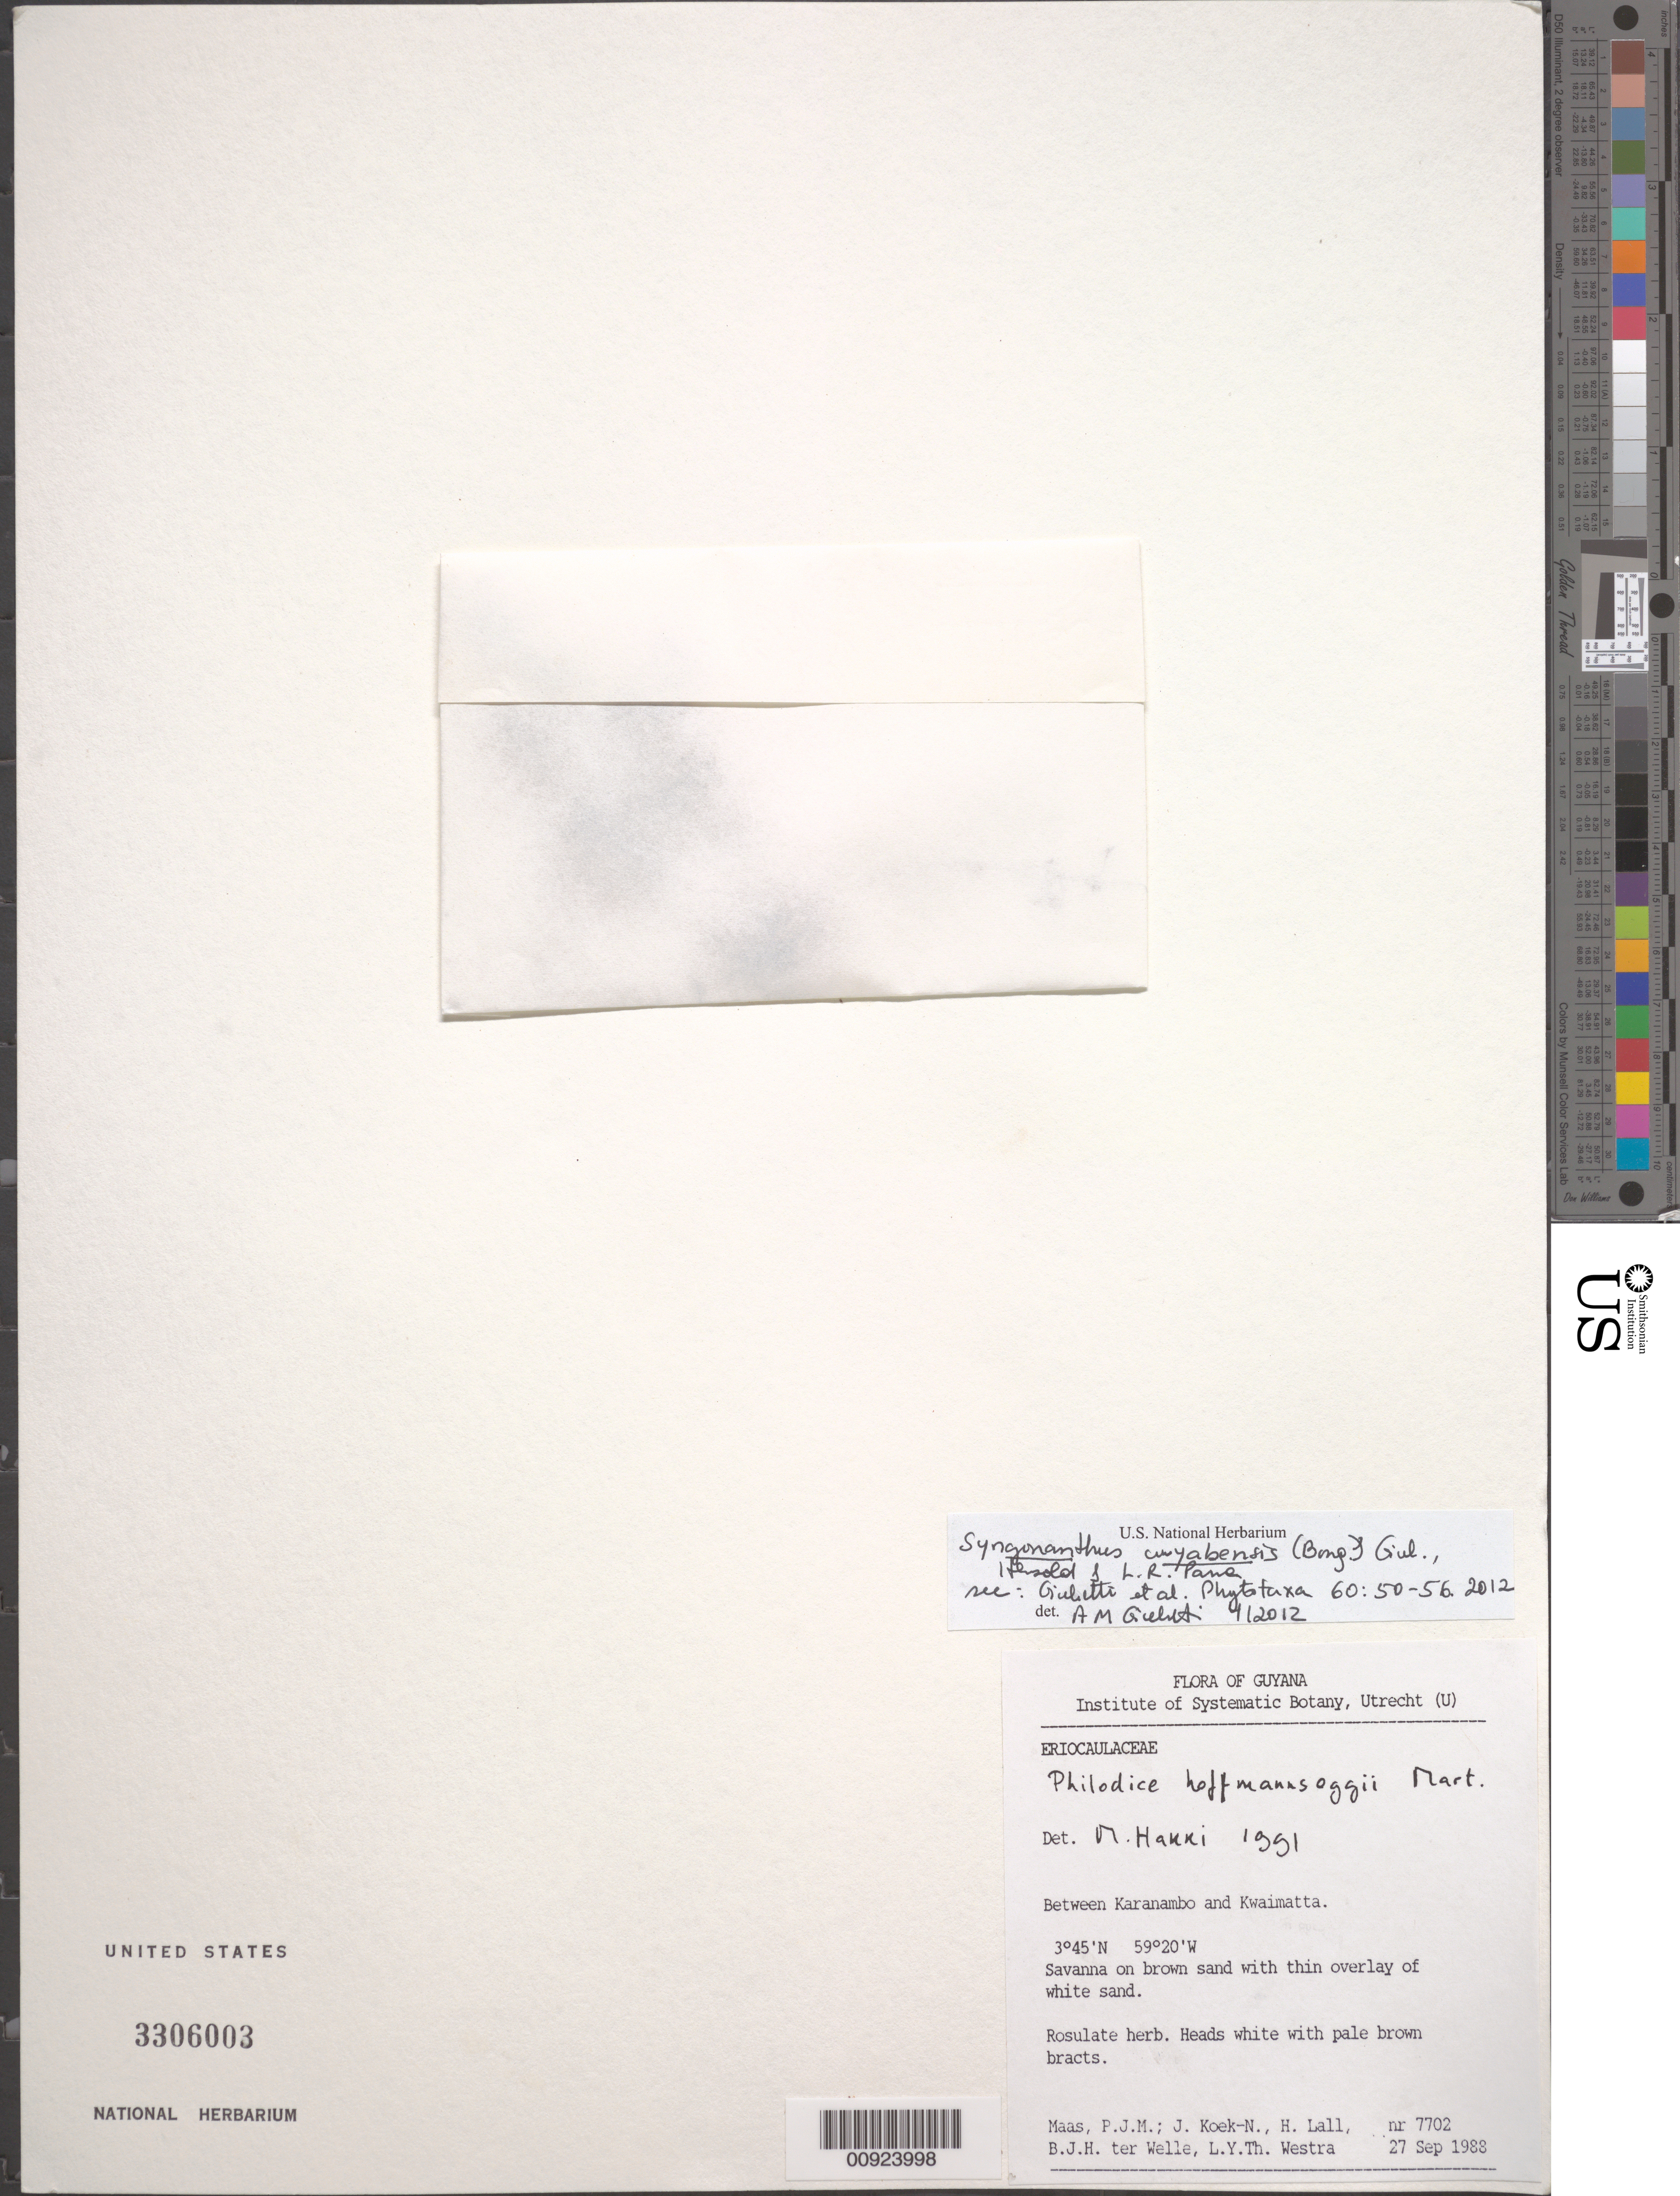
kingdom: Plantae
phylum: Tracheophyta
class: Liliopsida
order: Poales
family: Eriocaulaceae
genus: Syngonanthus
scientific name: Syngonanthus cuyabensis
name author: (Bong.) Giul. et al.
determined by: Giulietti, Ana M.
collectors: P. Maas, J. Koek-Noorman, H. Lall, B. Welle & L. Y. T. Westra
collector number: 7702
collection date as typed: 27-Sep-88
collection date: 1988-09-27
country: Guyana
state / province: U. Takutu-U. Essequibo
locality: Rupununi River, between Karanambo and Kwaimatta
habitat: Savanna on brown sand with thin overlay of white sand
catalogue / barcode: US 3306003